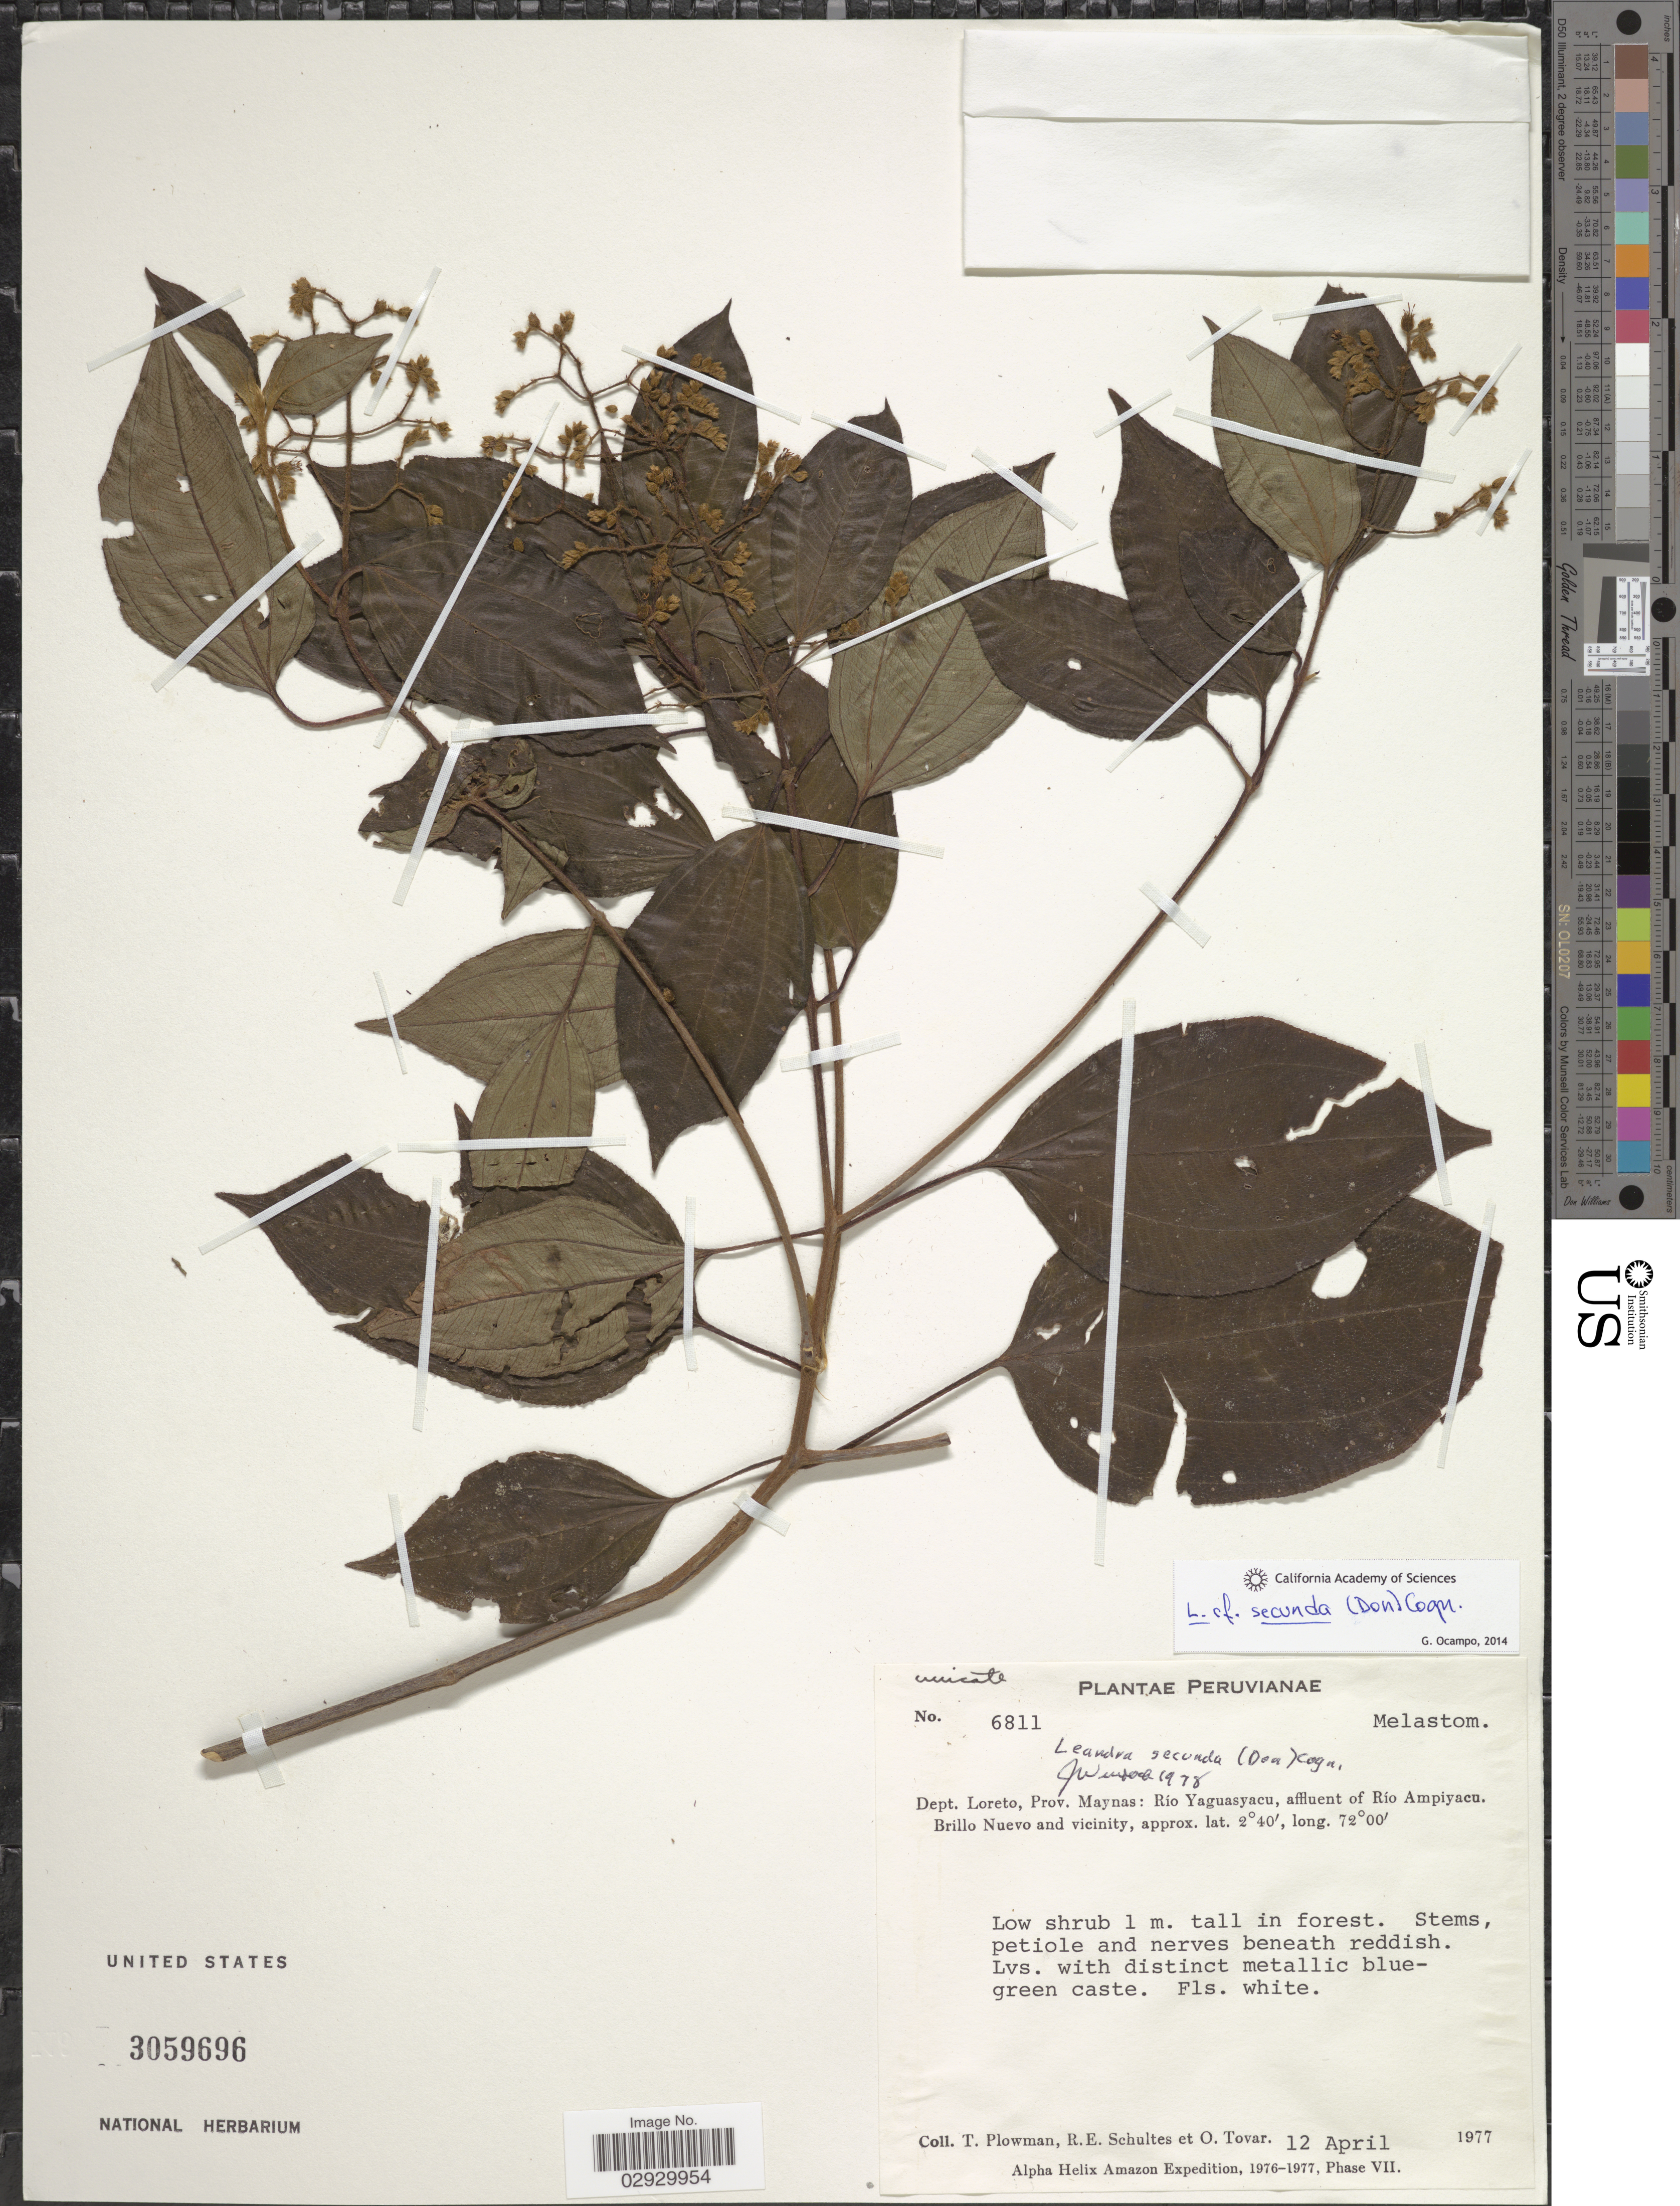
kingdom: Plantae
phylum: Tracheophyta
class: Magnoliopsida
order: Myrtales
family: Melastomataceae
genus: Leandra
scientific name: Leandra secunda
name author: (D. Don) Cogn.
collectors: T. Plowman, R. E. Schultes & Ó. Tovar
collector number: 6811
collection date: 1977-04-12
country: Peru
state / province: Loreto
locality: Dept. Loreto, Prov. Maynas: Rio Yaguasyacu, affluent of Río Ampiyacu. Brillo Nuevo and vicinity.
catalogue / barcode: US 3059696